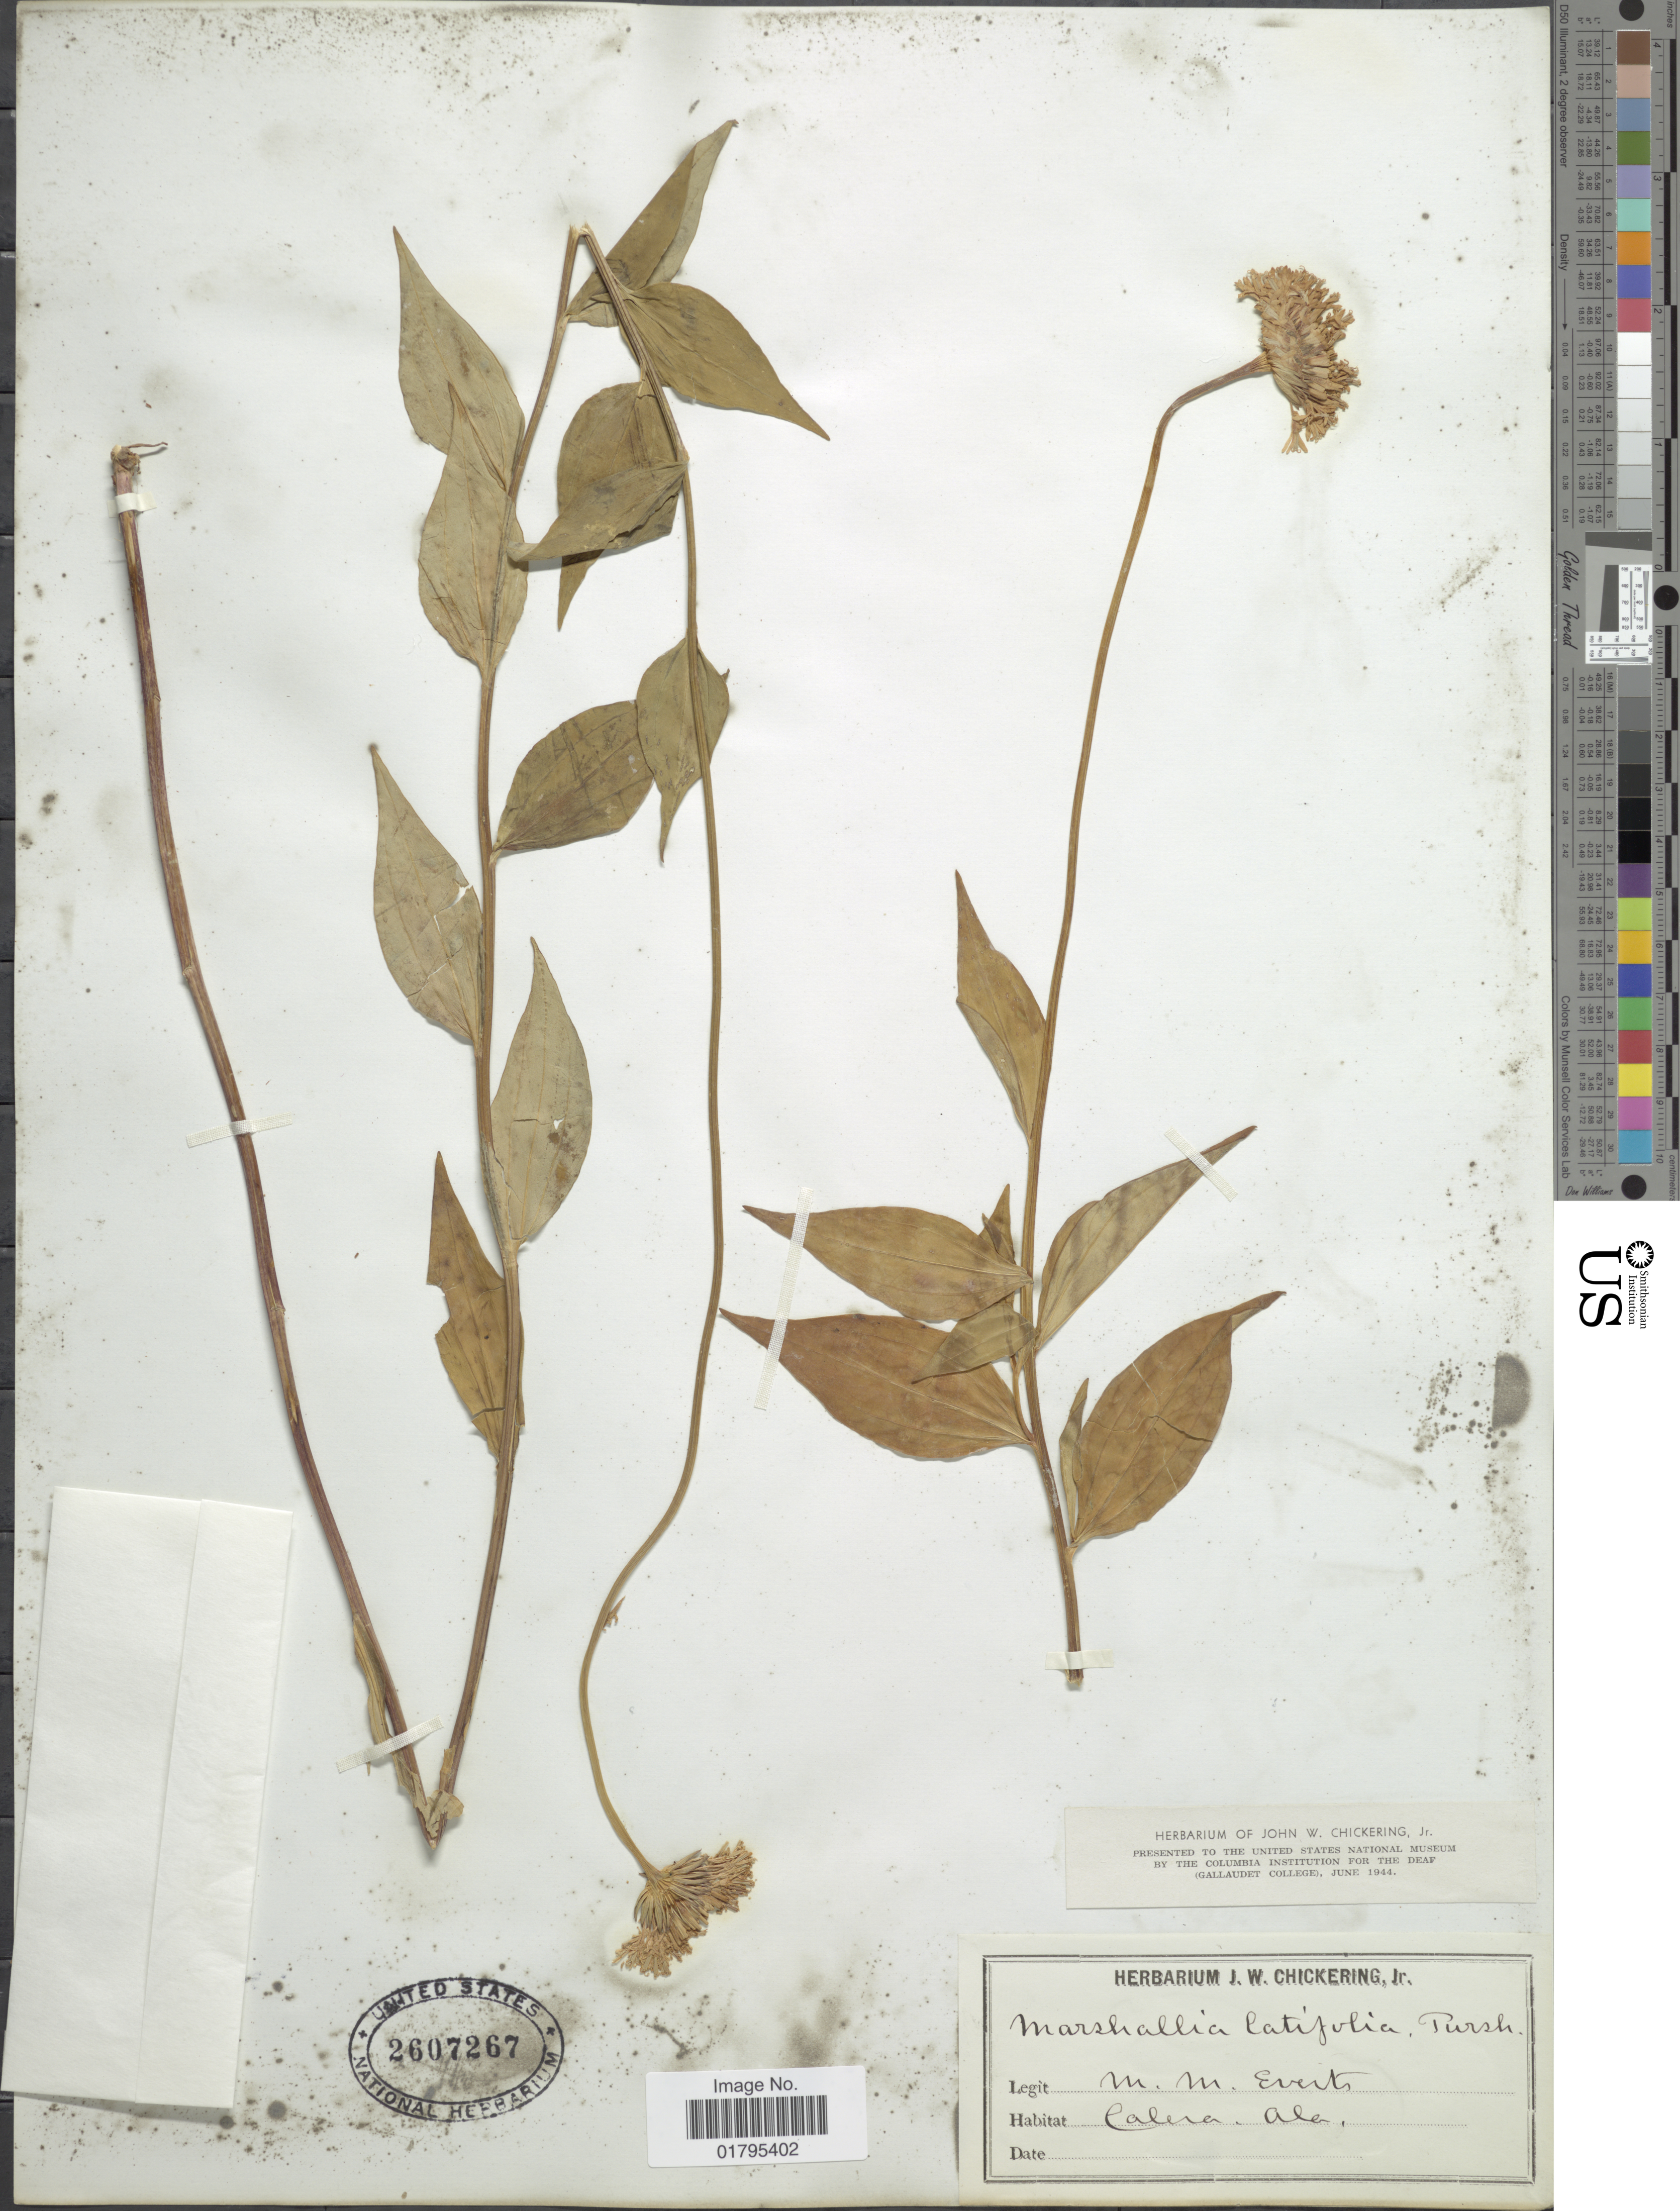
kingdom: Plantae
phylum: Tracheophyta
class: Magnoliopsida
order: Asterales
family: Asteraceae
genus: Marshallia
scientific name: Marshallia trinervia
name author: (Walter) Lesq. ex Trel.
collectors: M. Everts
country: United States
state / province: Alabama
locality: Calera, Ala.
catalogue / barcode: US 2607267